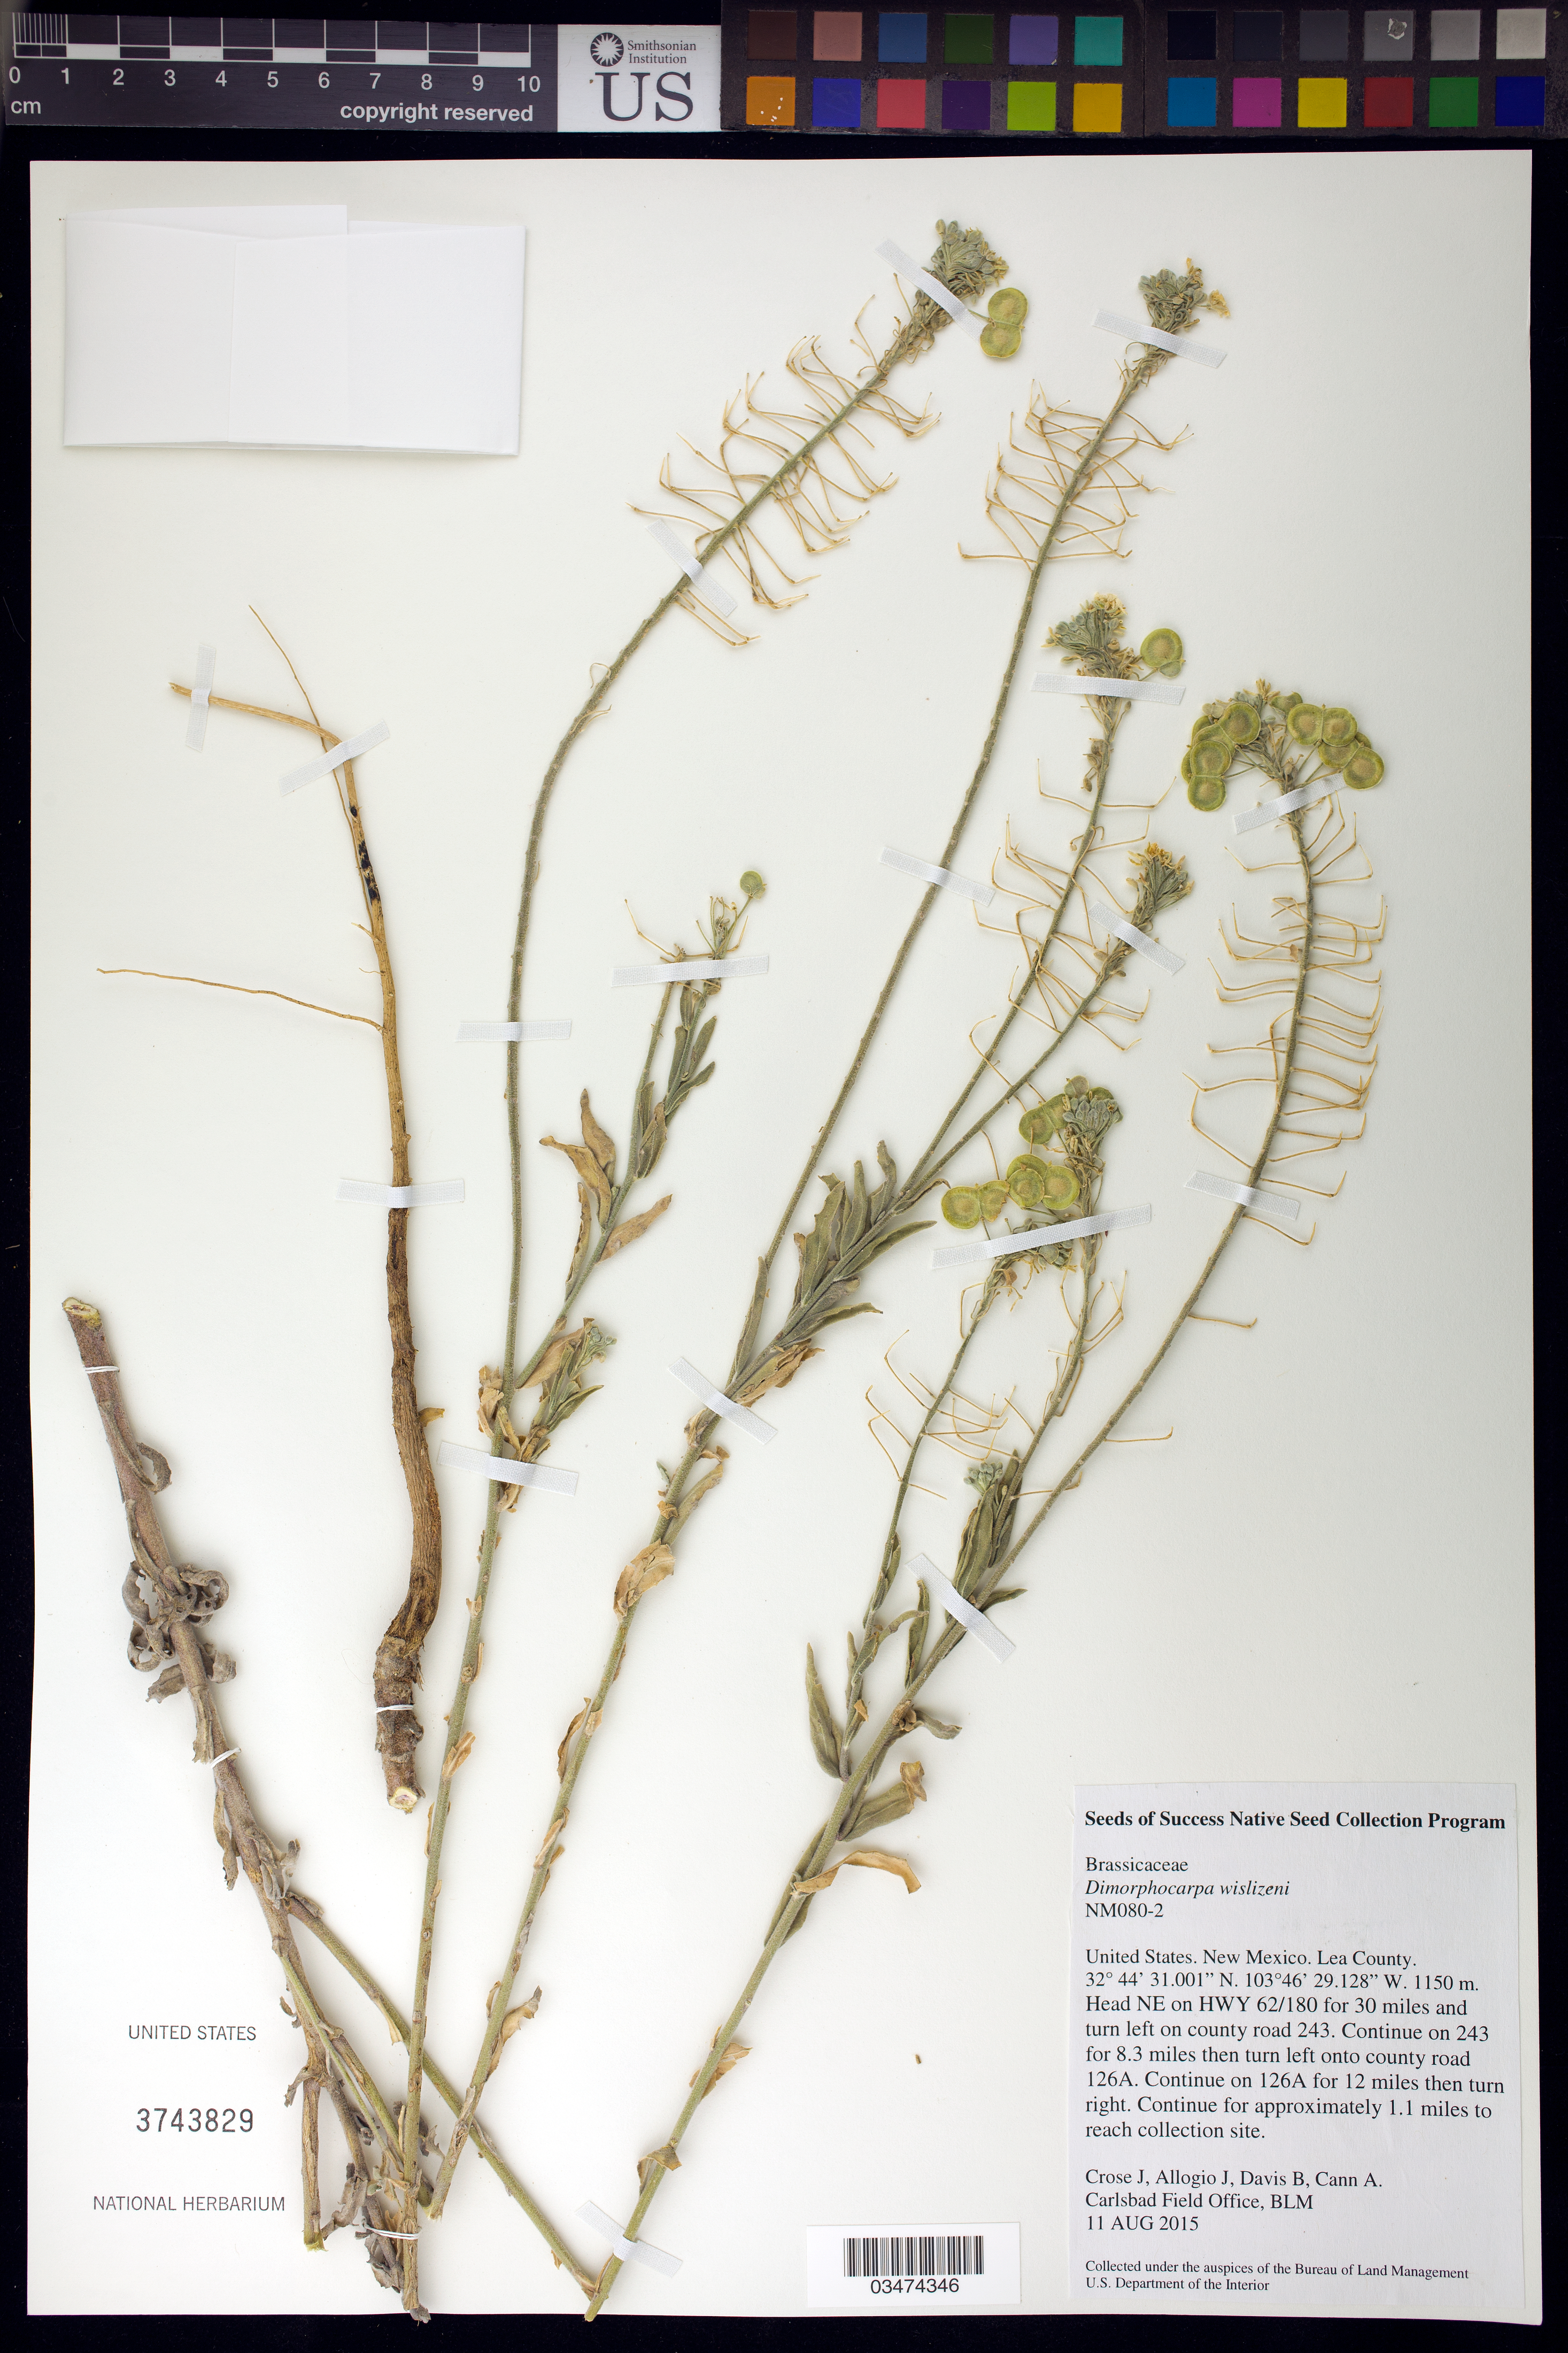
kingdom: Plantae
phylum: Tracheophyta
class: Magnoliopsida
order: Brassicales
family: Brassicaceae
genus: Dimorphocarpa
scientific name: Dimorphocarpa wislizeni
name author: (Engelm.) Rollins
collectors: J. Crose, J. Allogio, B. Davis & A. Cann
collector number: NM080-2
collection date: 2015-08-11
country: United States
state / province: New Mexico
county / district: Lea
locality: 12 mi. on road 126 A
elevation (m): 1150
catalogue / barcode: US 3743829